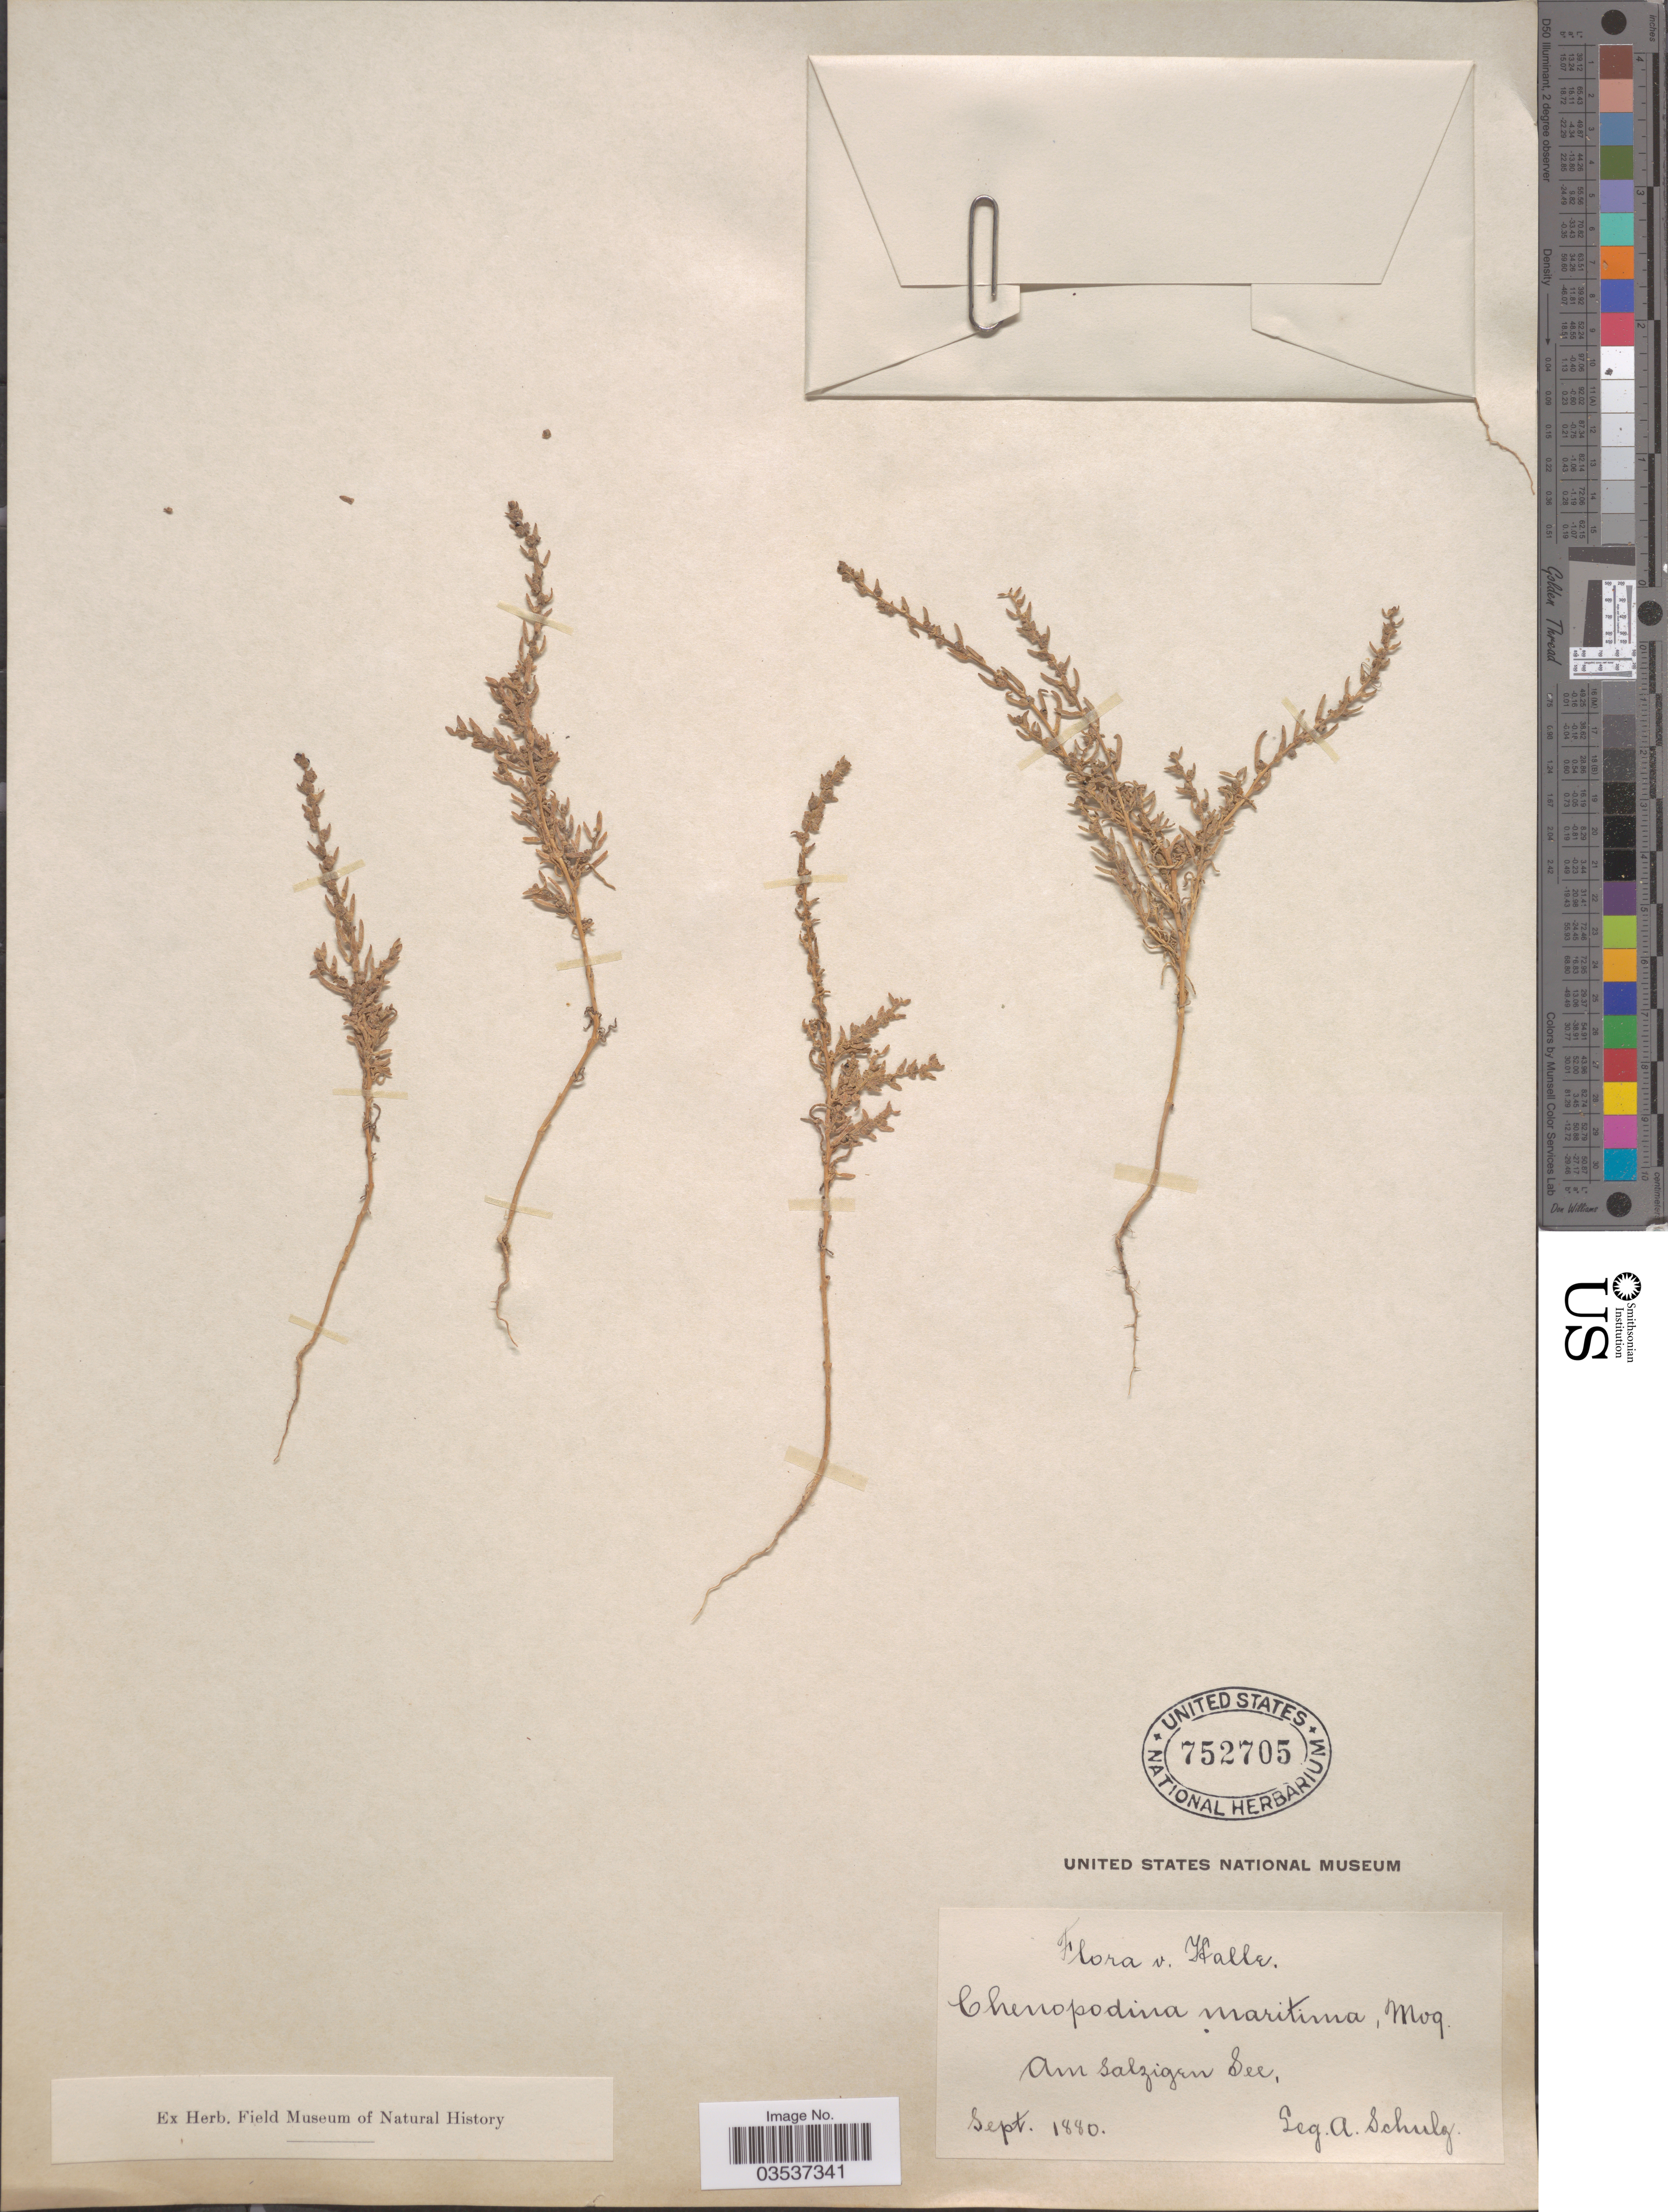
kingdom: Plantae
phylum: Tracheophyta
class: Magnoliopsida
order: Caryophyllales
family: Amaranthaceae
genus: Suaeda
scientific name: Suaeda maritima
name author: (L.) Dumort.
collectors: A. Schulz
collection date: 1880-09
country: Germany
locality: Halle. Am salzigen See.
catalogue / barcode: US 752705